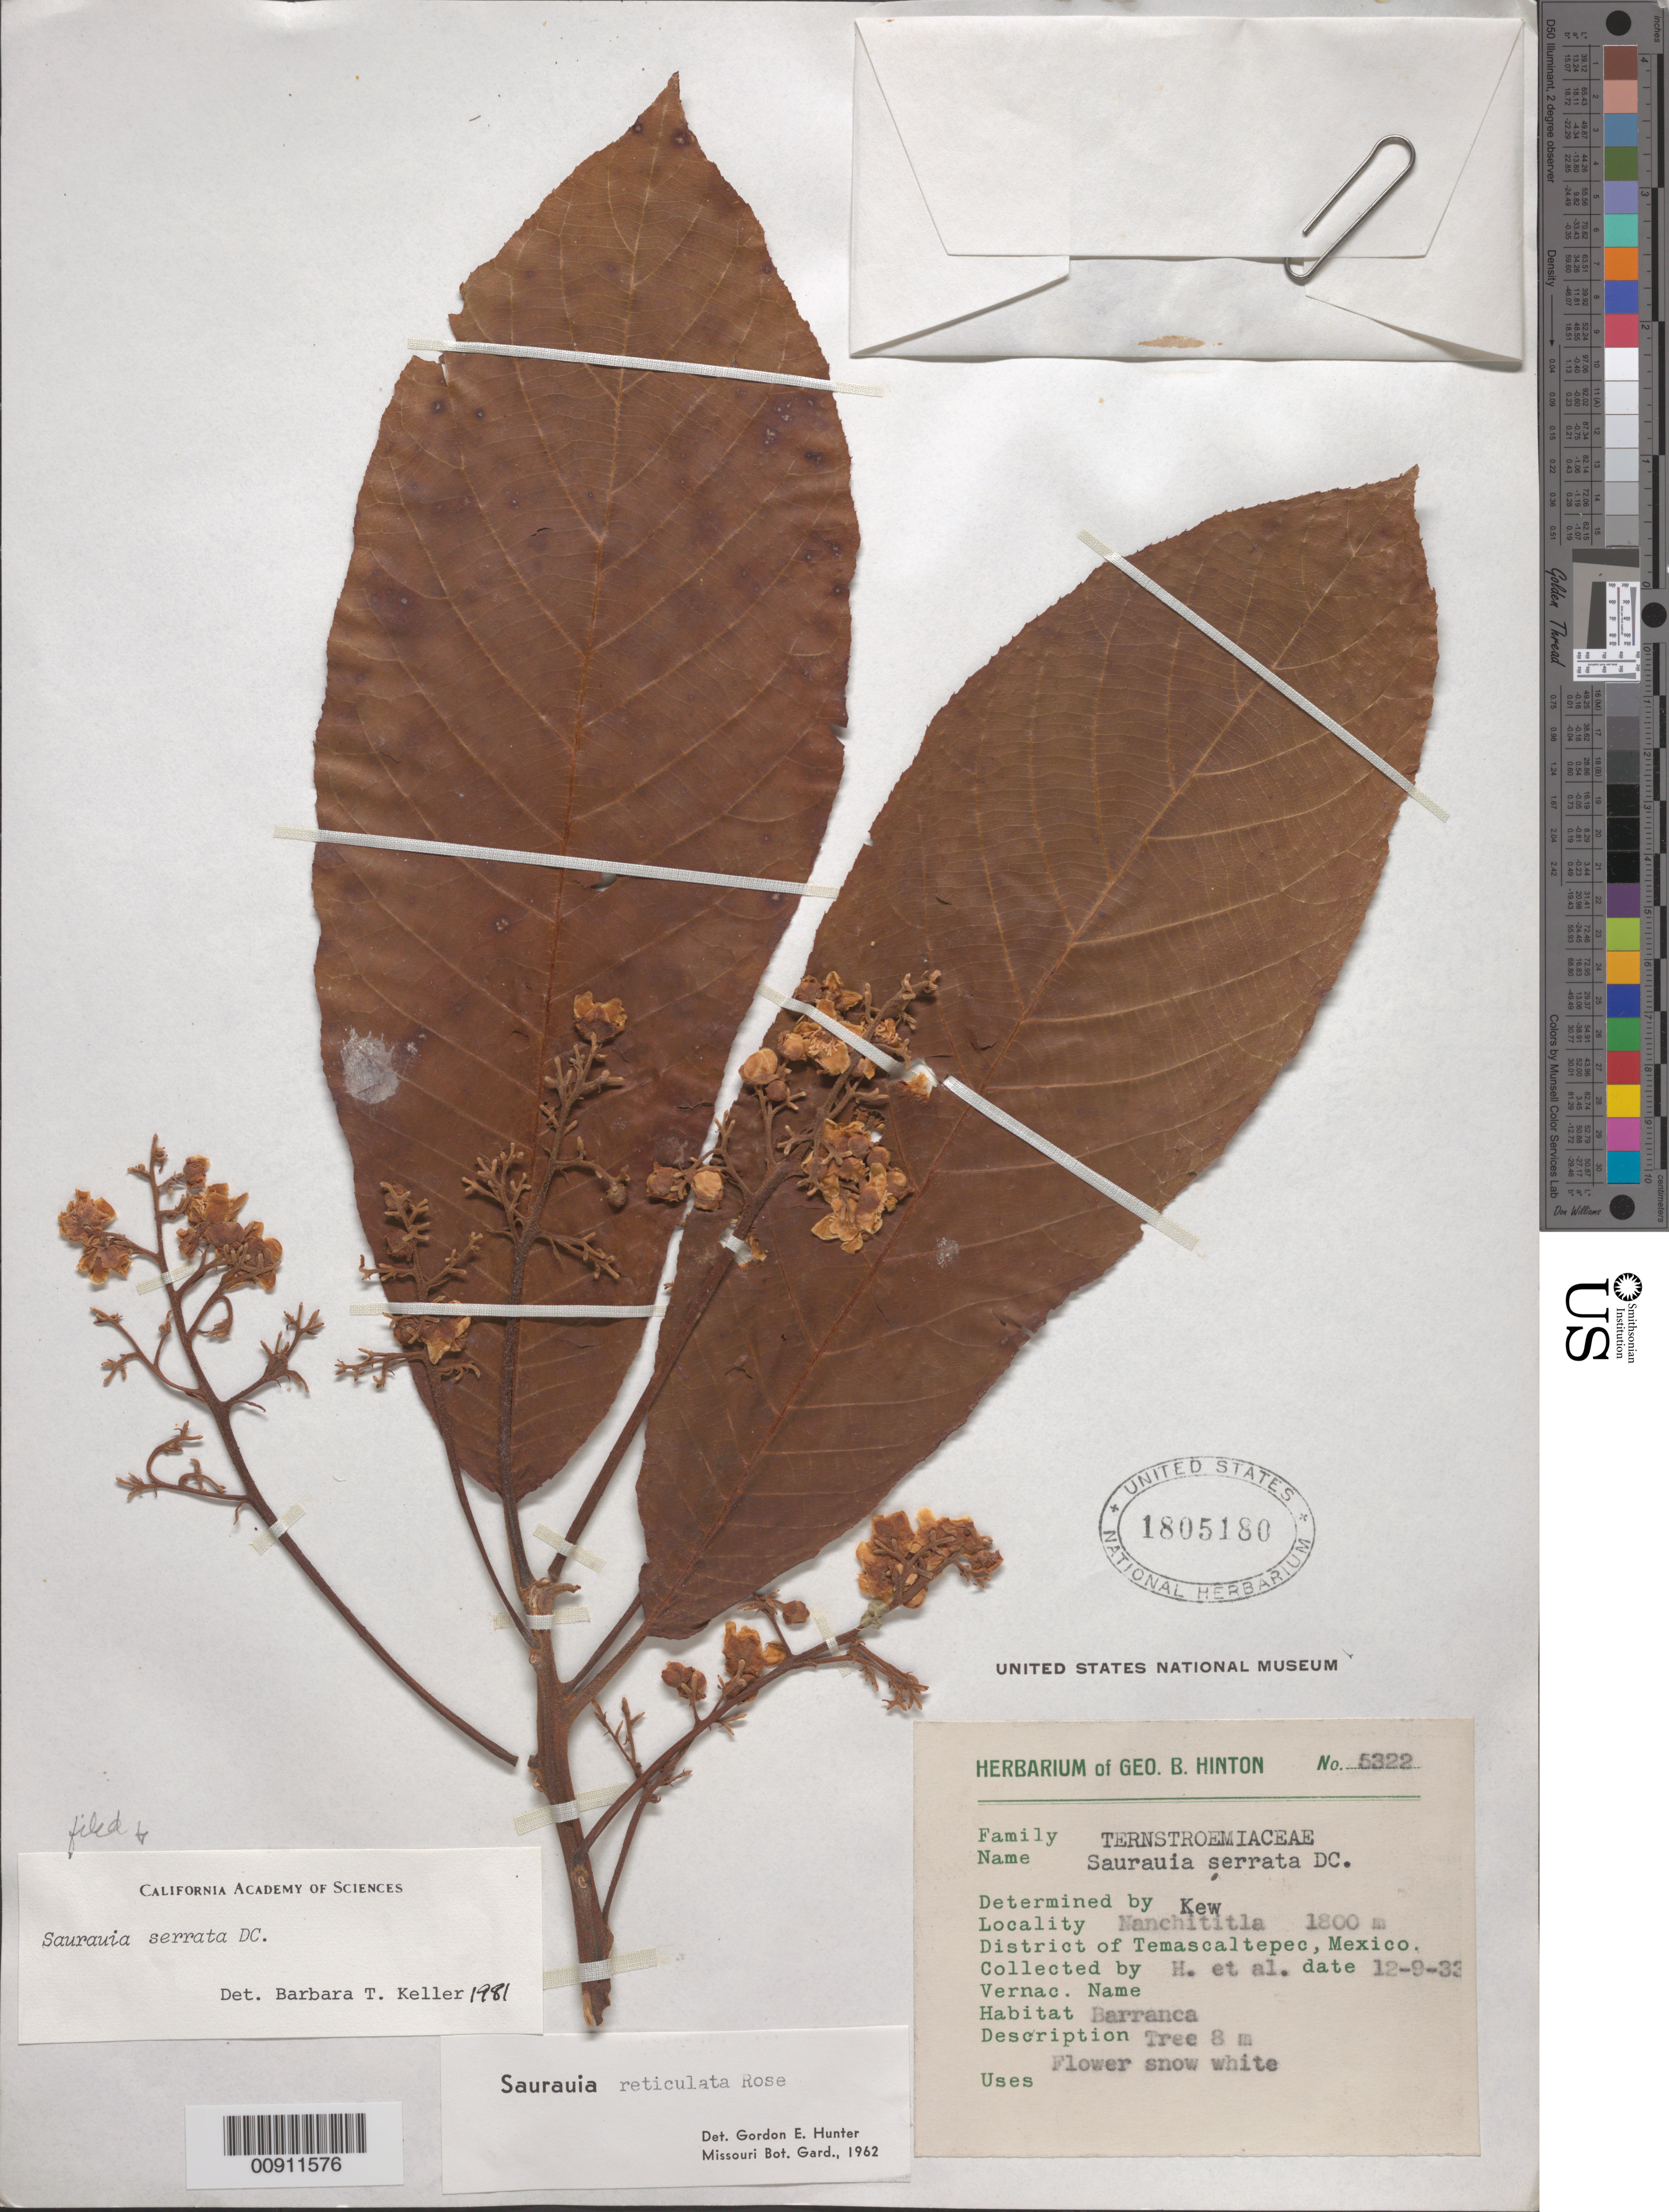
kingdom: Plantae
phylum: Tracheophyta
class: Magnoliopsida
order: Ericales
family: Actinidiaceae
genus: Saurauia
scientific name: Saurauia serrata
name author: DC.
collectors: G. B. Hinton & et al.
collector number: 5322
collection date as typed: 09 Dec 1933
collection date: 1933-12-09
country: Mexico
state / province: México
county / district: Temascaltepec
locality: Nanchititla, District Temascaltepec, State of Mexico.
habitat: Barranca.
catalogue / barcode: US 1805180